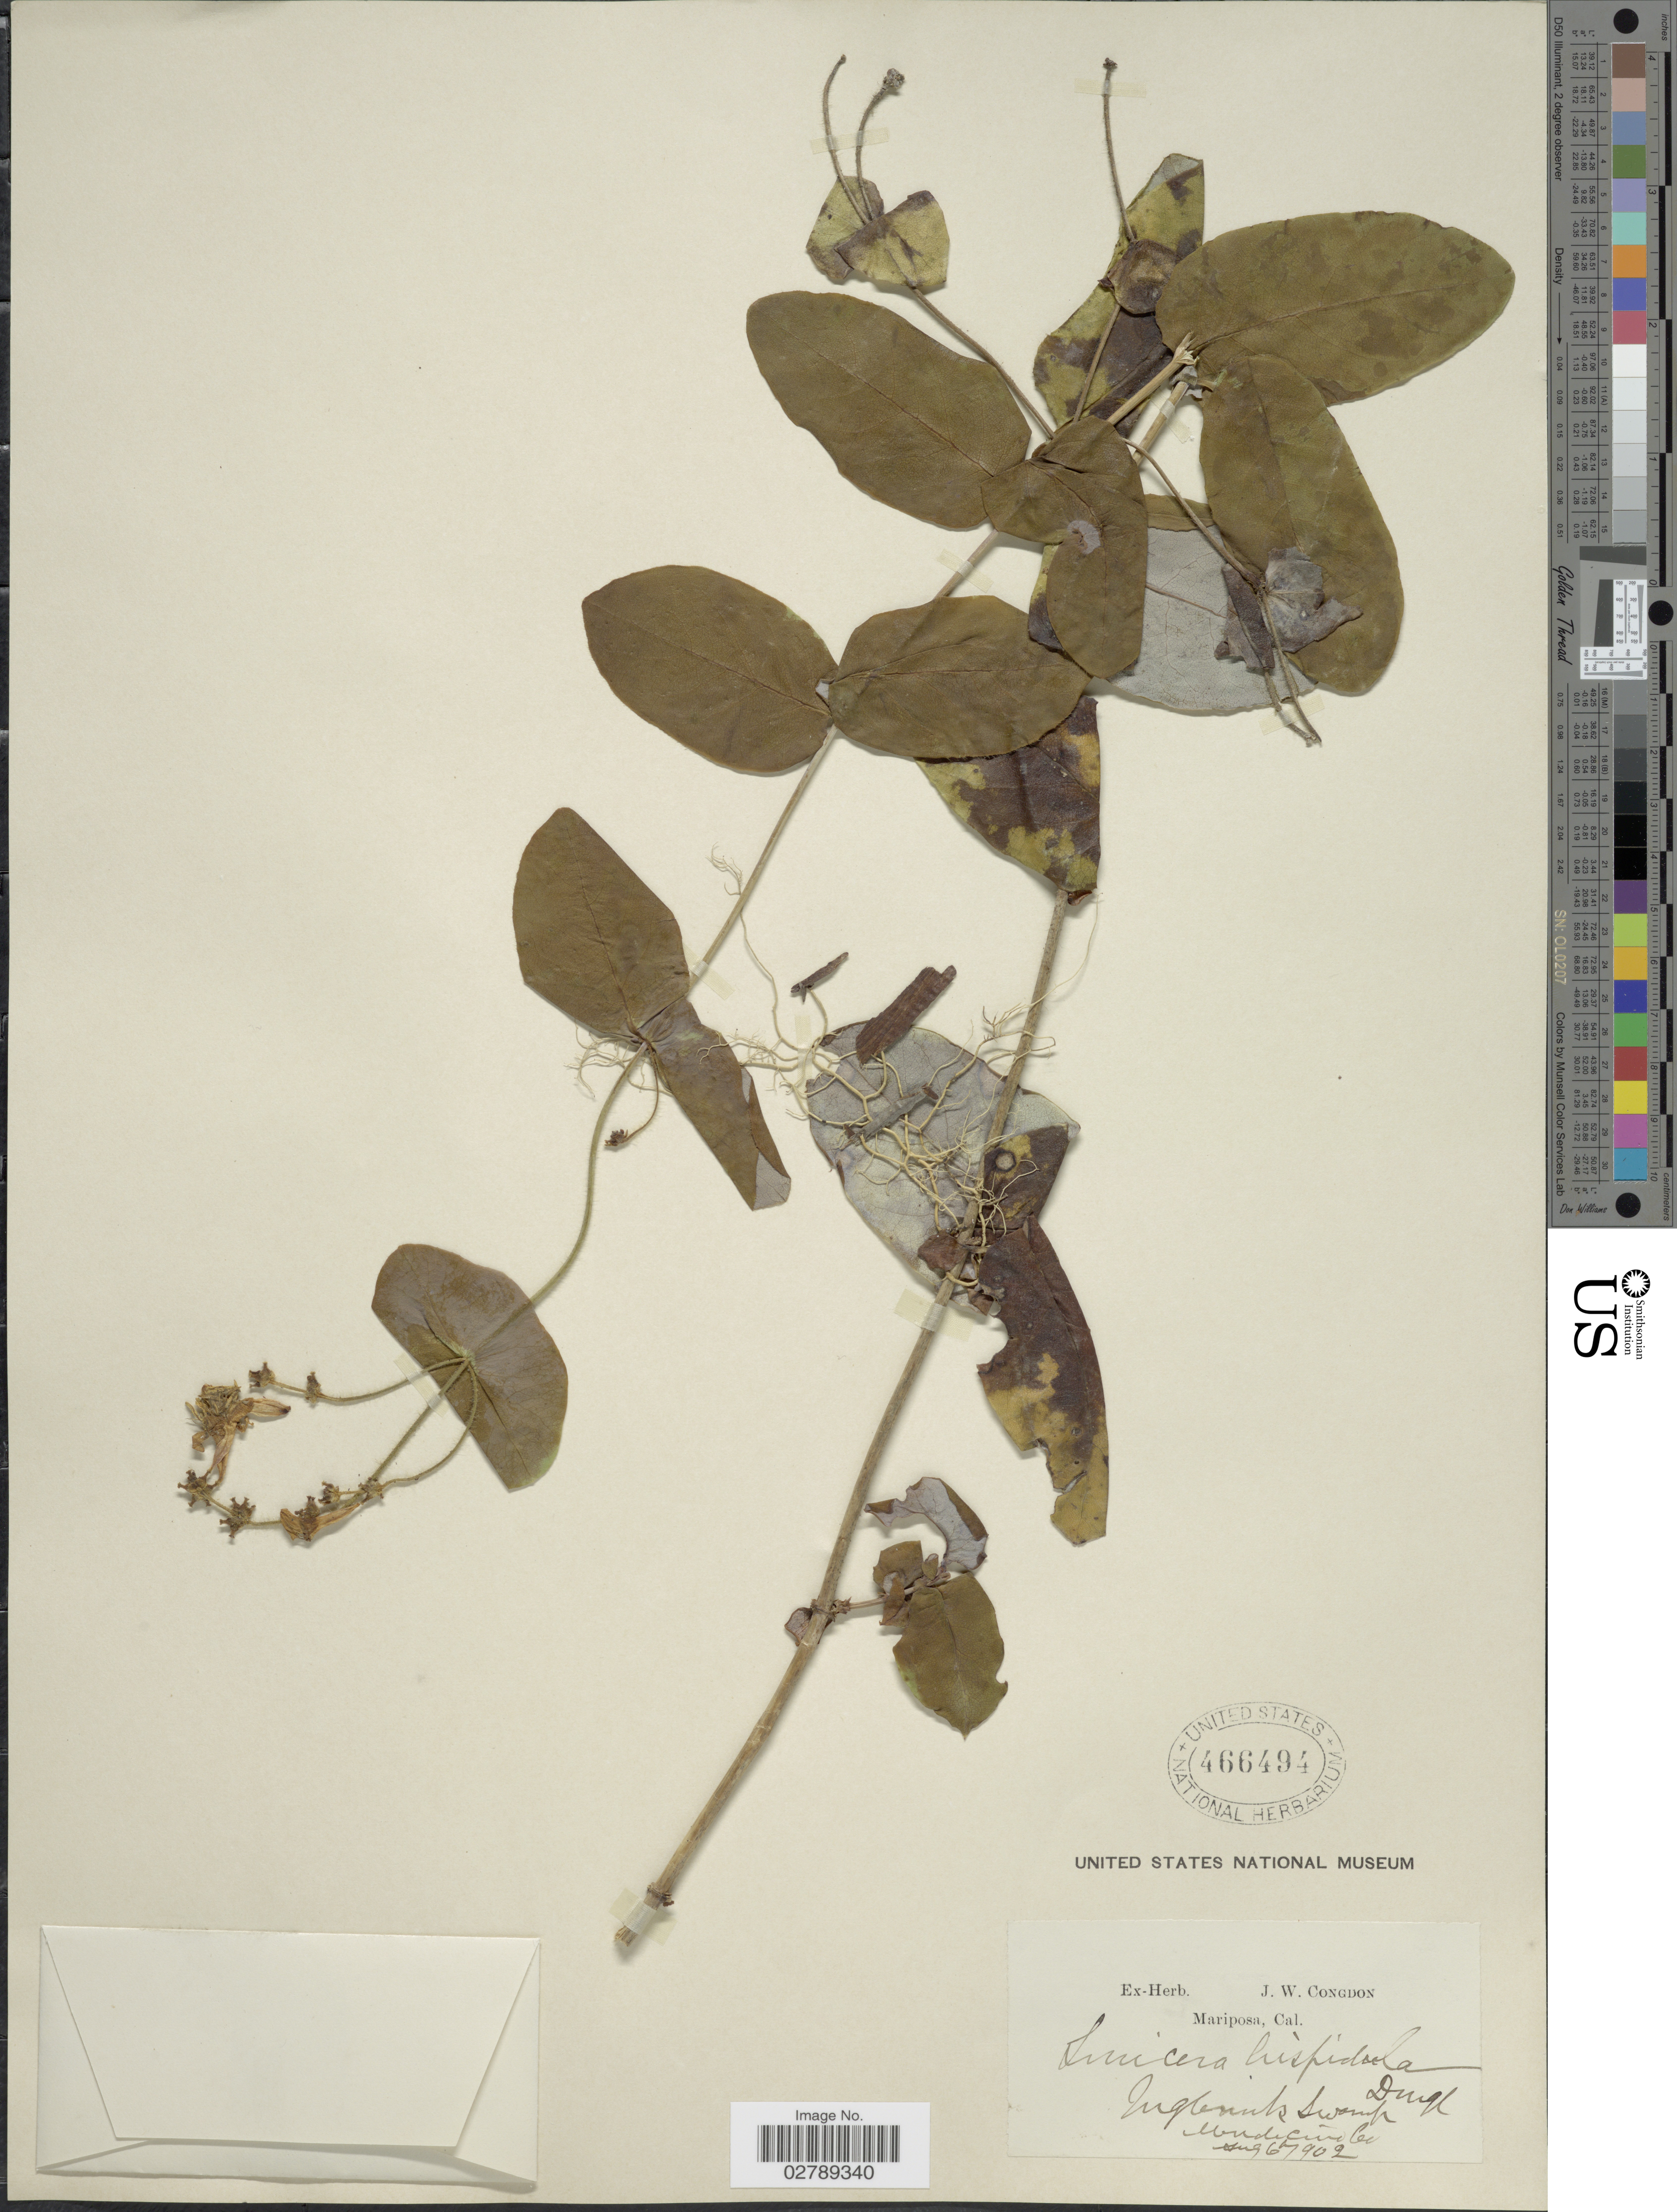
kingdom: Plantae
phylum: Tracheophyta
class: Magnoliopsida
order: Dipsacales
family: Caprifoliaceae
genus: Lonicera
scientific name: Lonicera hispidula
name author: Douglas ex Lindl.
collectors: J. W. Congdon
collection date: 1902-08-06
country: United States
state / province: California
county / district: Mendocino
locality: Inglewood Swamp. Mendocino Co.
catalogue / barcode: US 466494